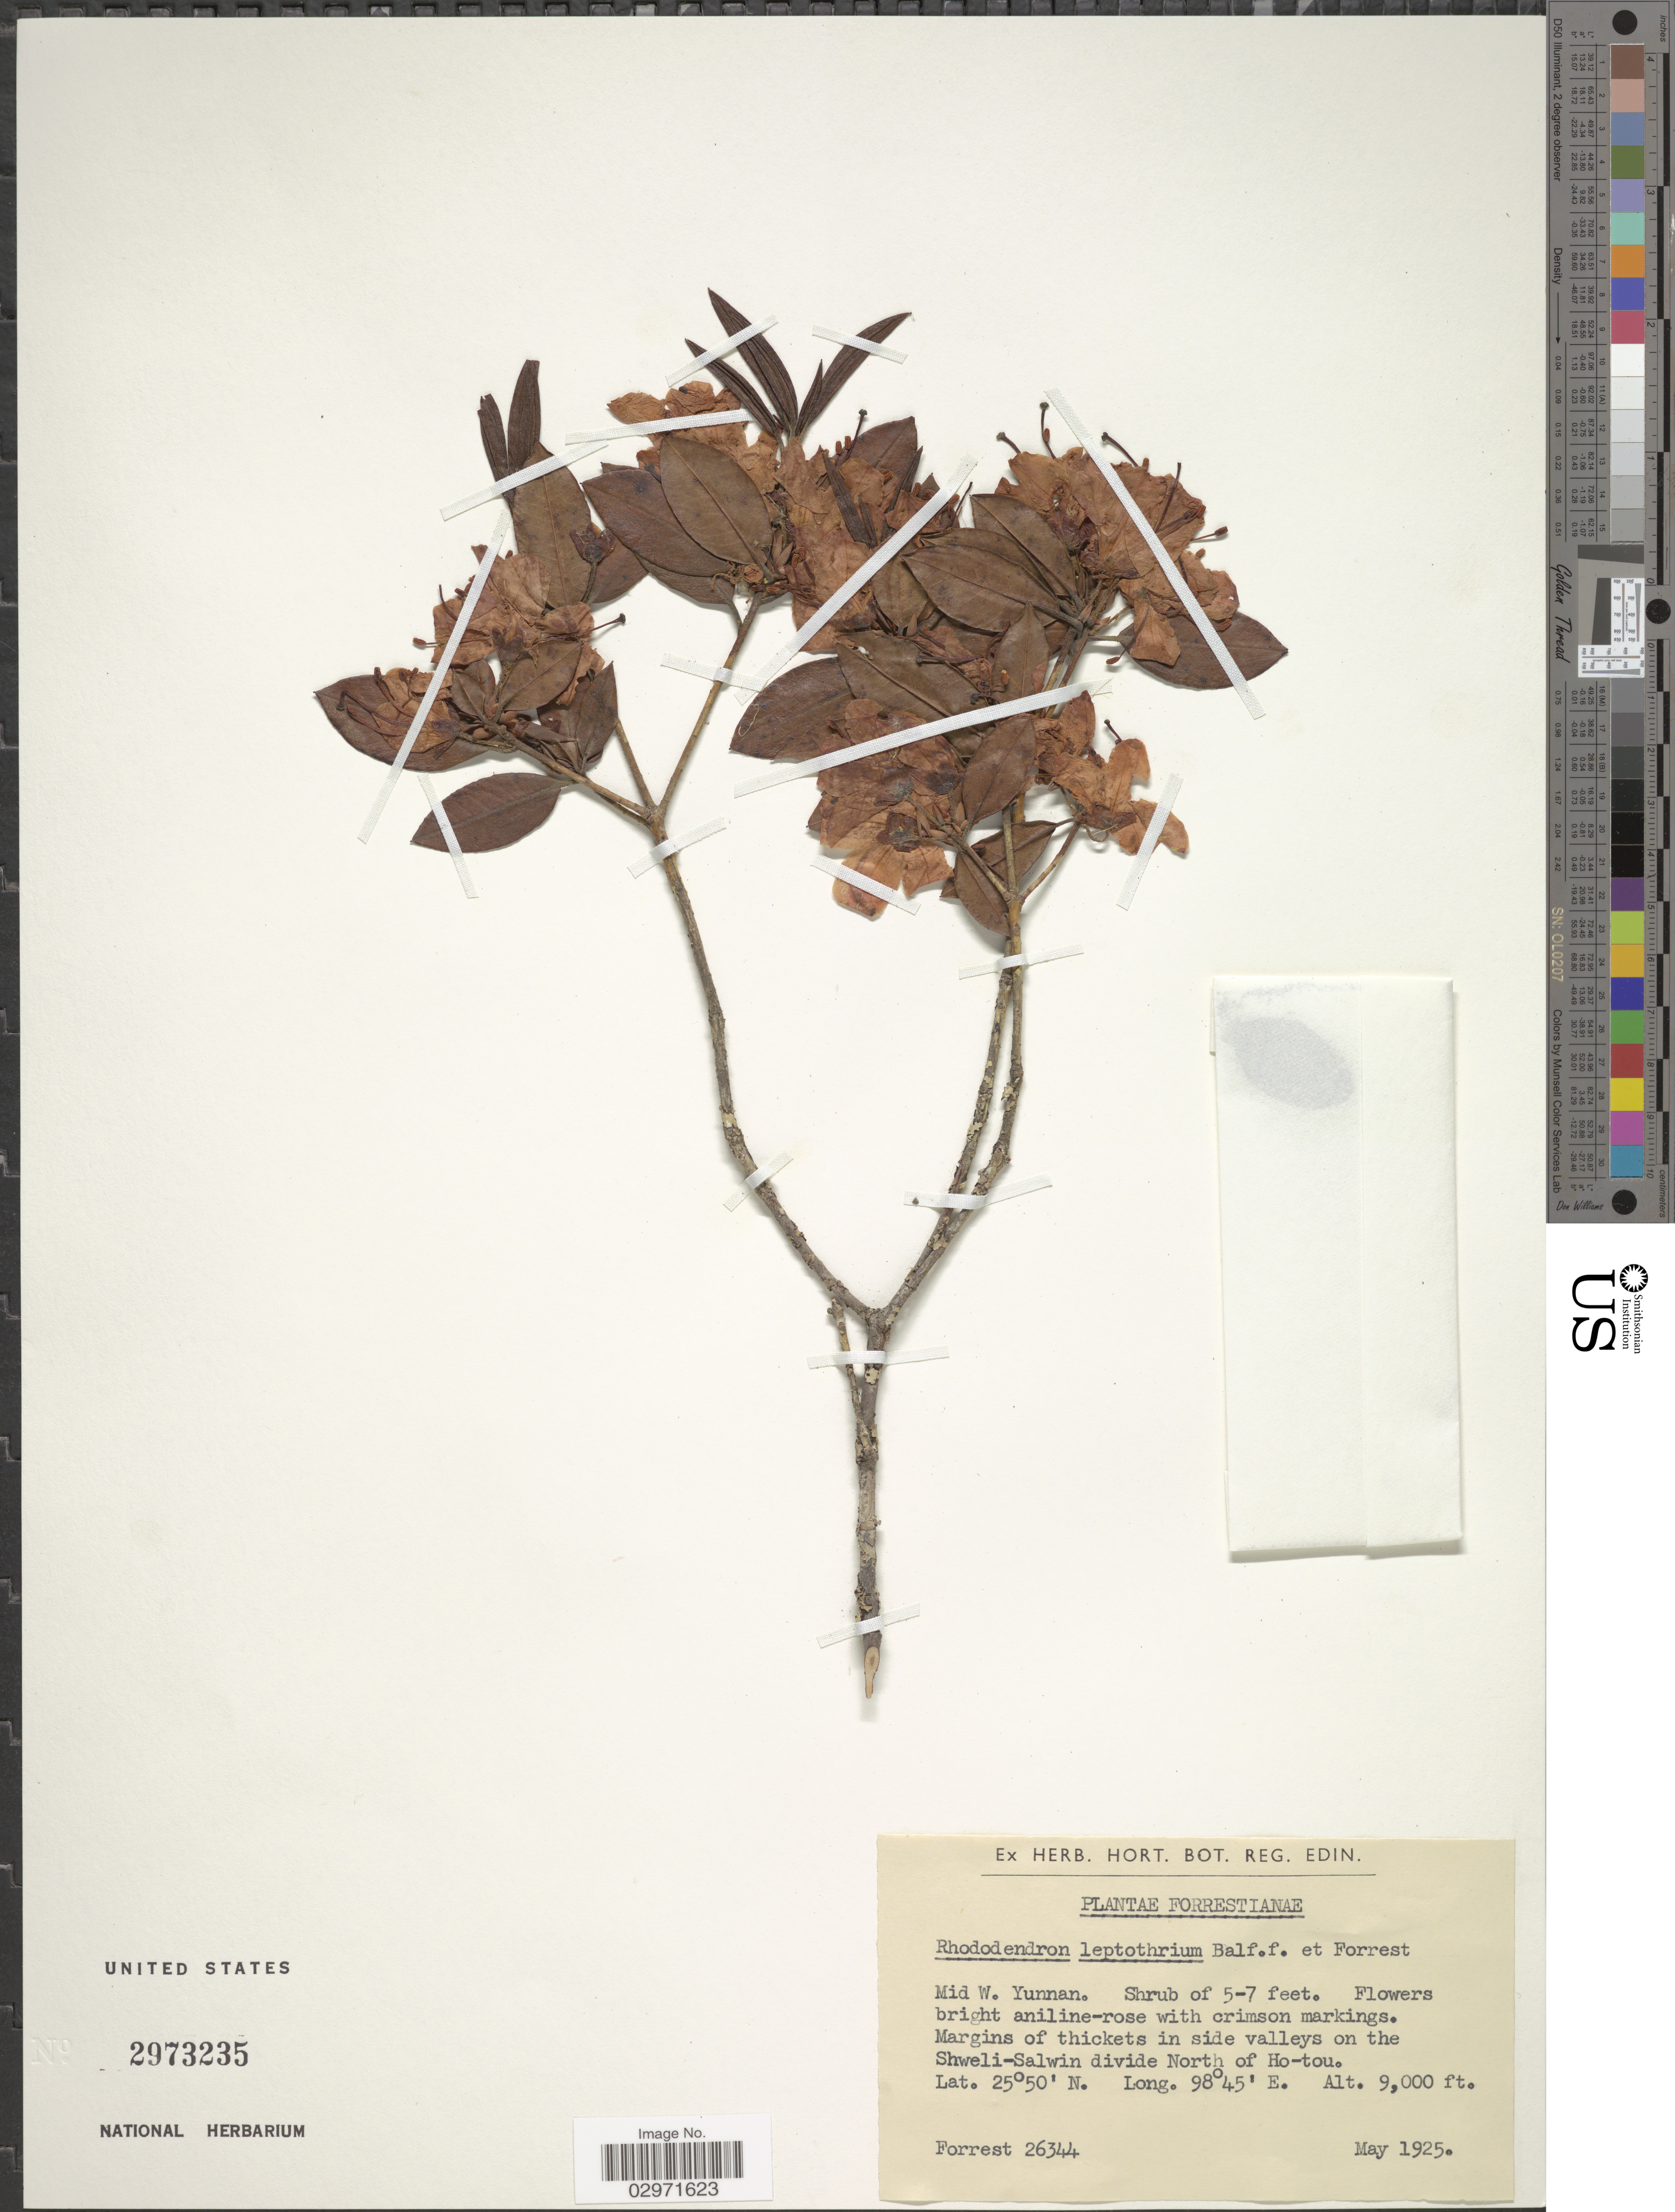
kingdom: Plantae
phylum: Tracheophyta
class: Magnoliopsida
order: Ericales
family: Ericaceae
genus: Rhododendron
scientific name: Rhododendron leptothrium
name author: Balf. f. & Forrest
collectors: -. Forrest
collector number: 26344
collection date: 1925-05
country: China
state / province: Yunnan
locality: Mid W. Yunnan. On the Shweli-Salwin divide North of Ho-tou.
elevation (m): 2743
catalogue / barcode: US 2973235